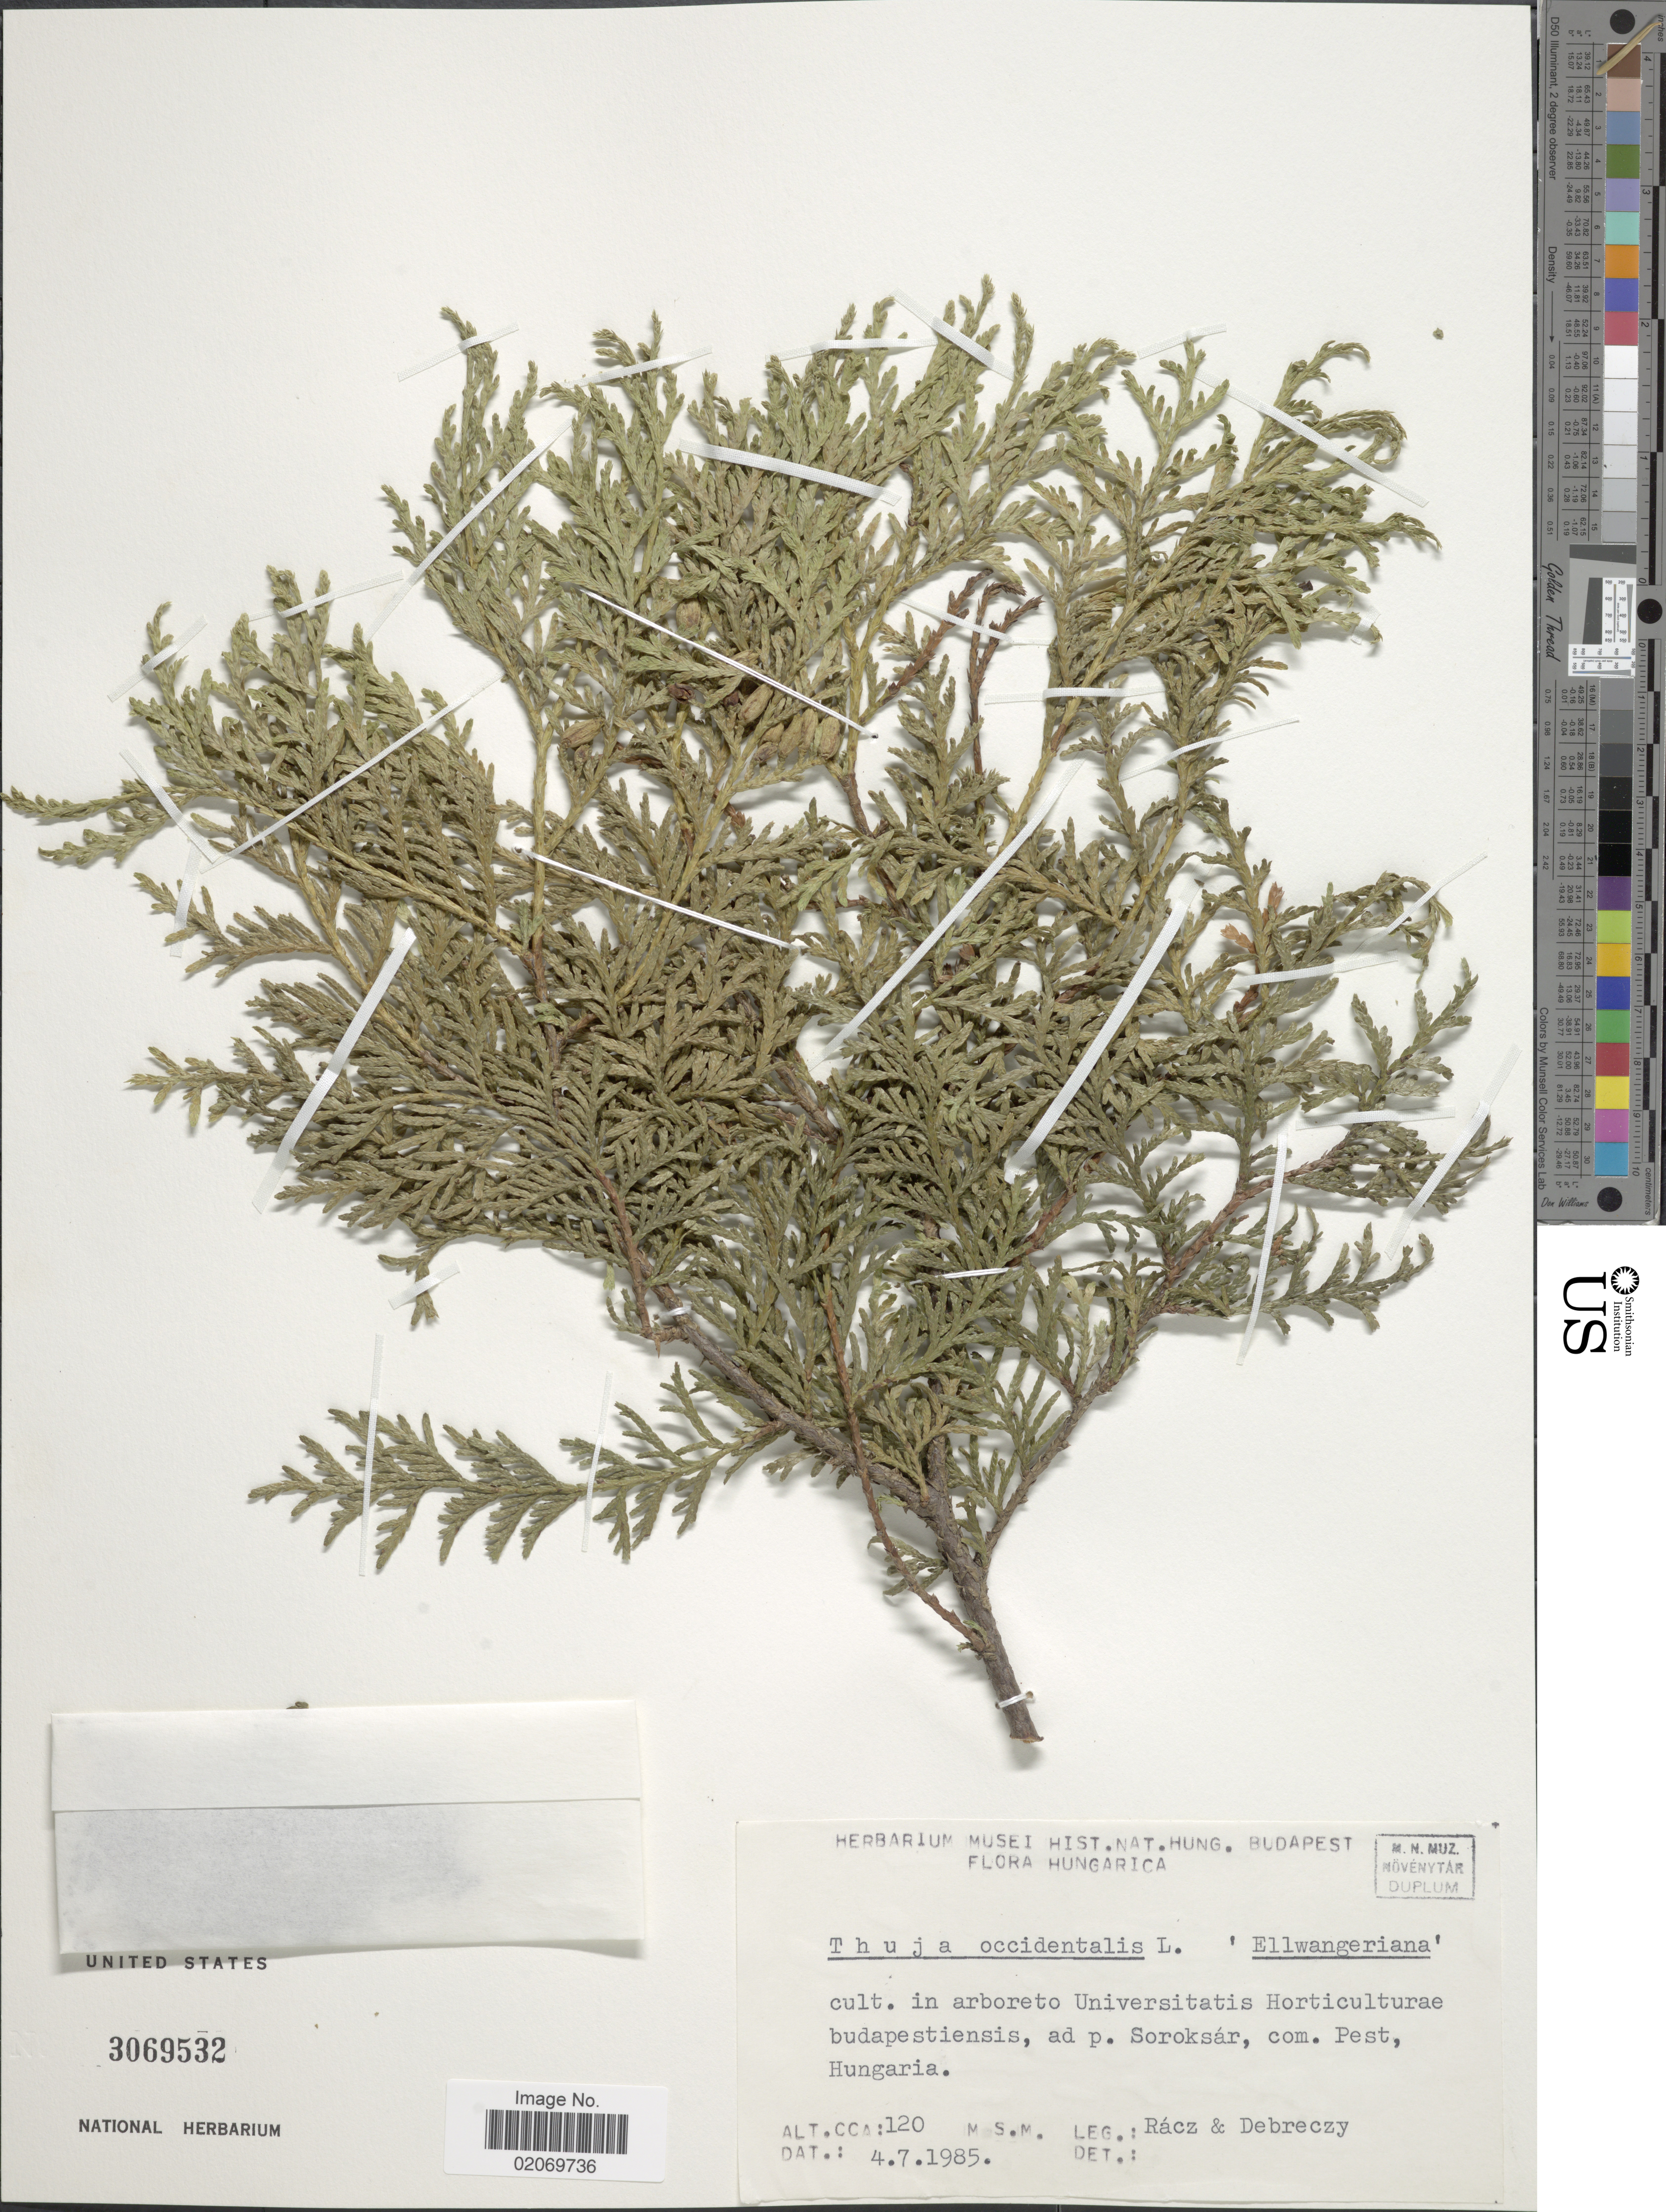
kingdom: Plantae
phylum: Tracheophyta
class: Pinopsida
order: Pinales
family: Cupressaceae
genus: Thuja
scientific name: Thuja occidentalis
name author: L.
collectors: Rácz & Z. Debreczy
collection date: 1985-07-04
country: Hungary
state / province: Budapest, Capital District of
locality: In arboreto Universitatis Horticulturae budapestiensis, ad p. Soroksár, com Pest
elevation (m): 120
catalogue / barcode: US 3069532